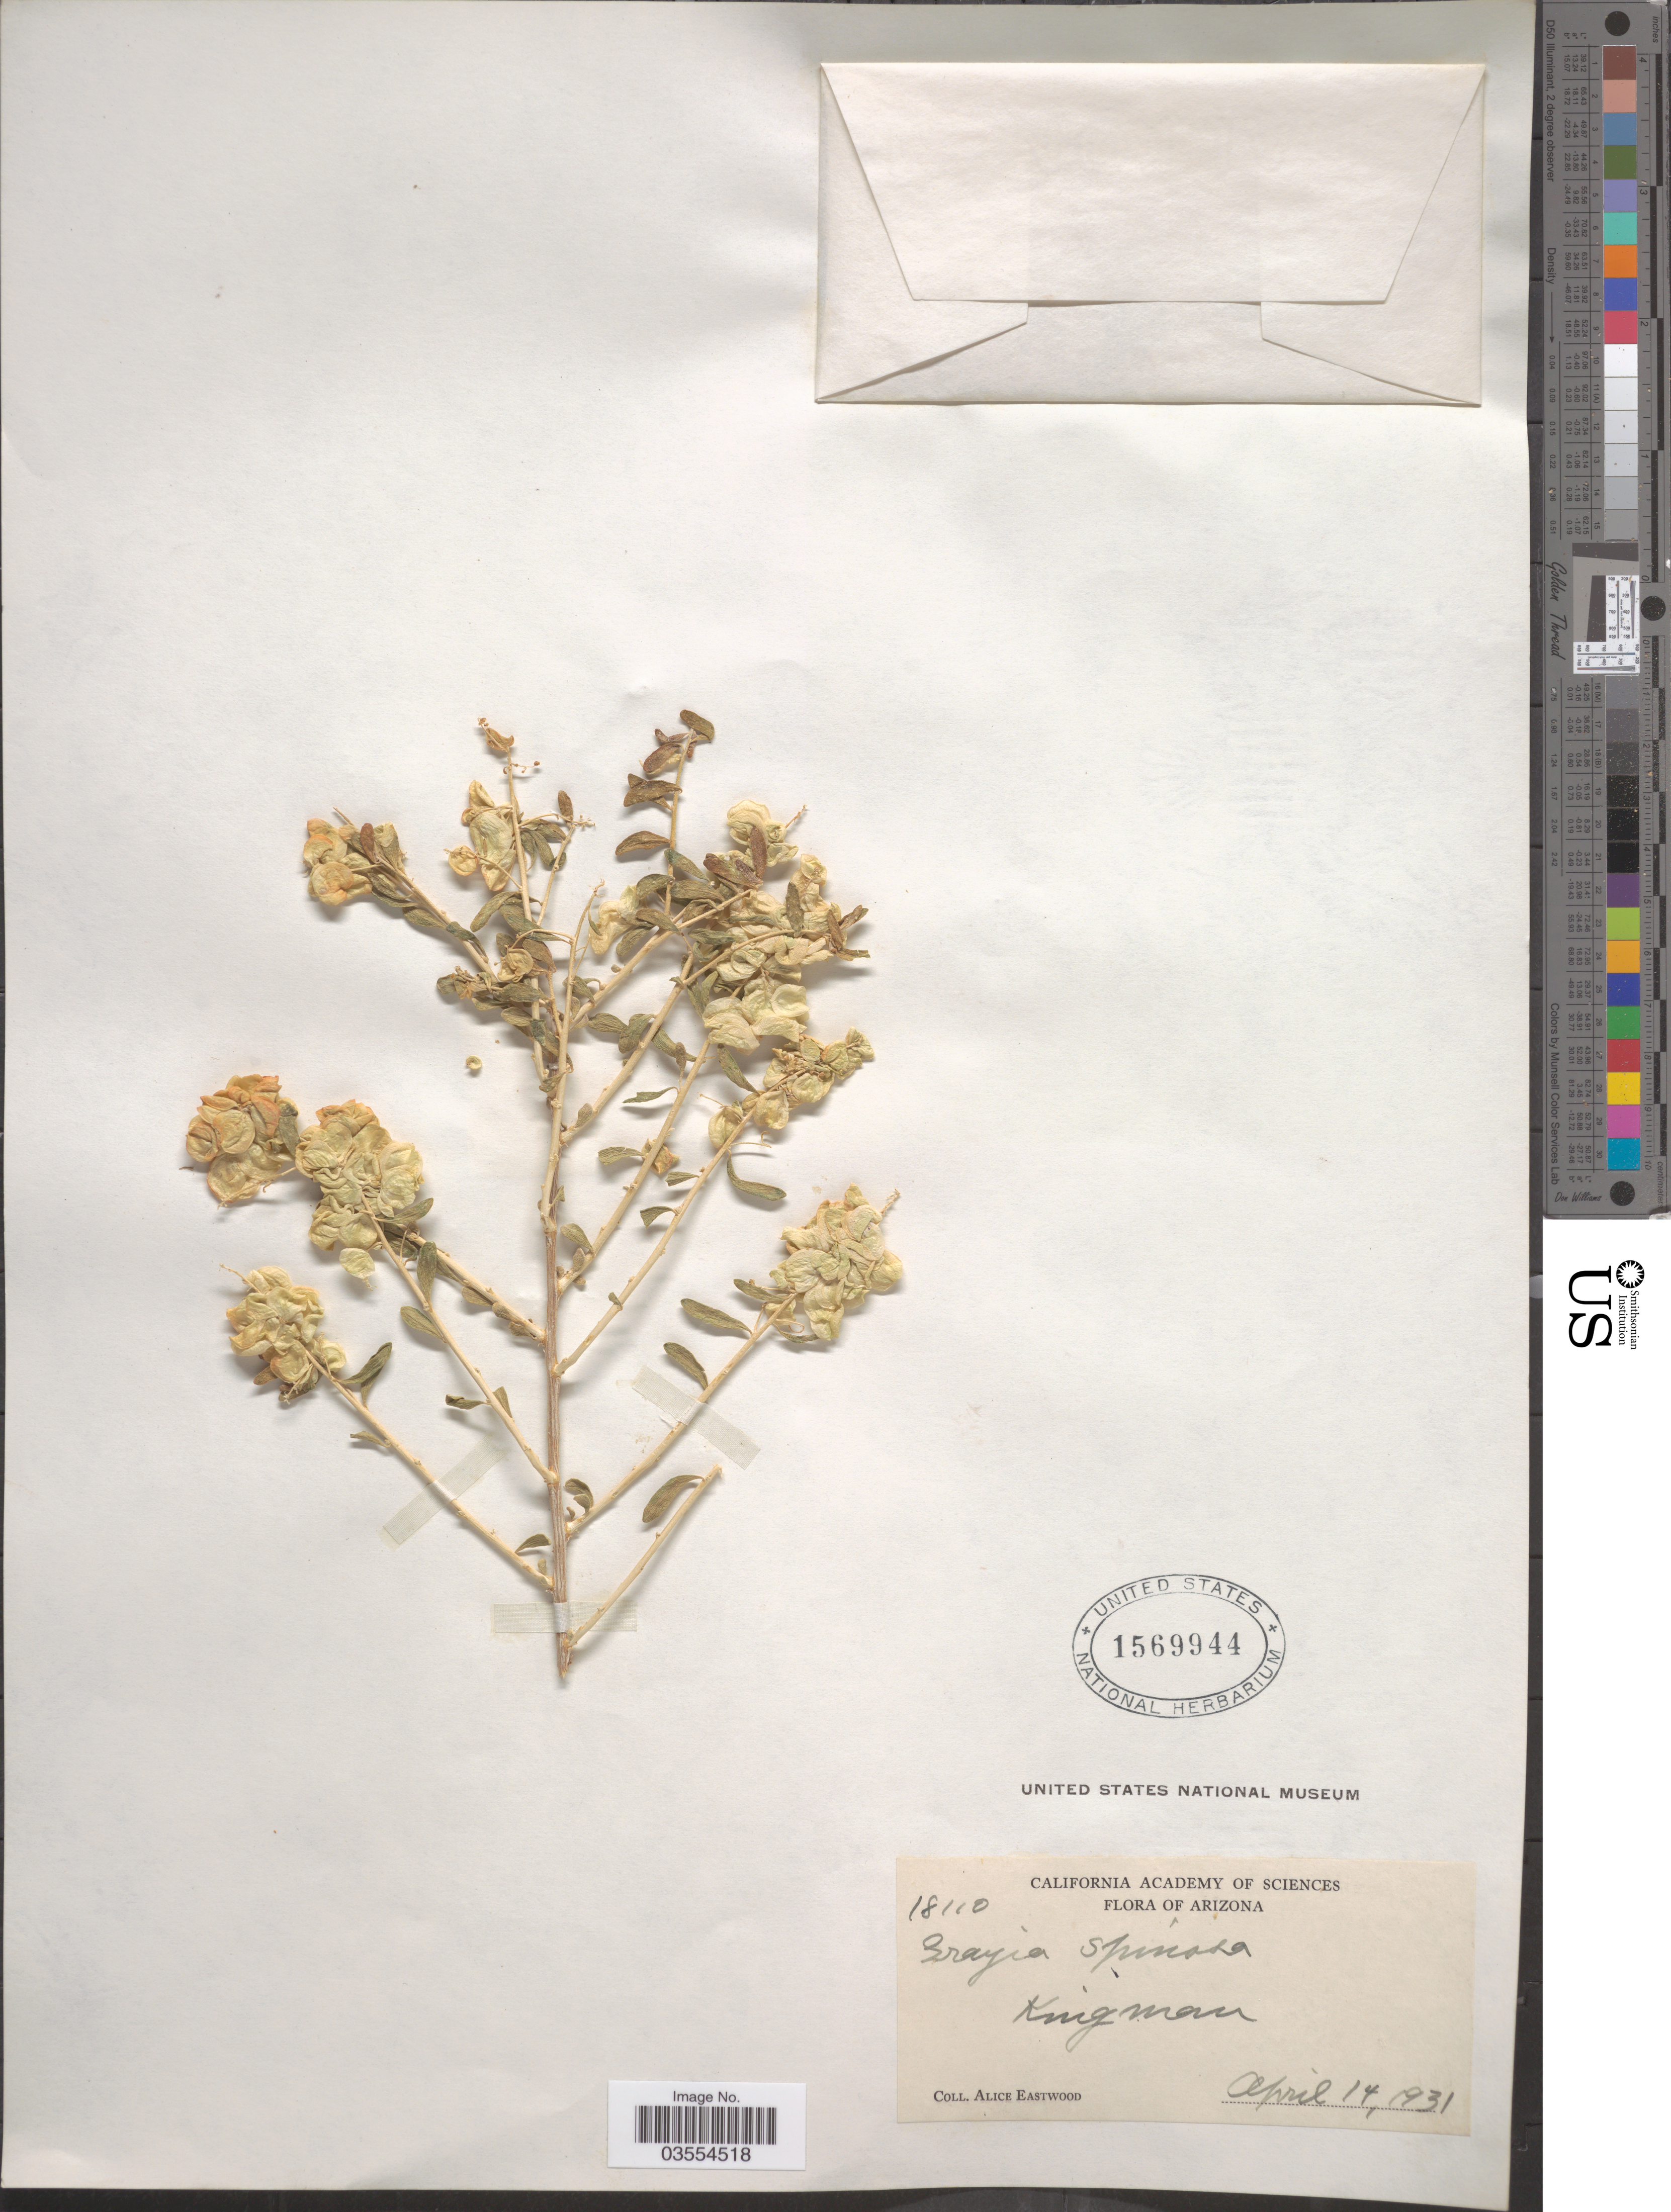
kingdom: Plantae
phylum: Tracheophyta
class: Magnoliopsida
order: Caryophyllales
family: Amaranthaceae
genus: Grayia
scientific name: Grayia spinosa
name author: (Hook.) Moq.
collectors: A. Eastwood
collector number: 18110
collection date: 1931-04-14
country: United States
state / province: Arizona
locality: Kingman.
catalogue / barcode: US 1569944